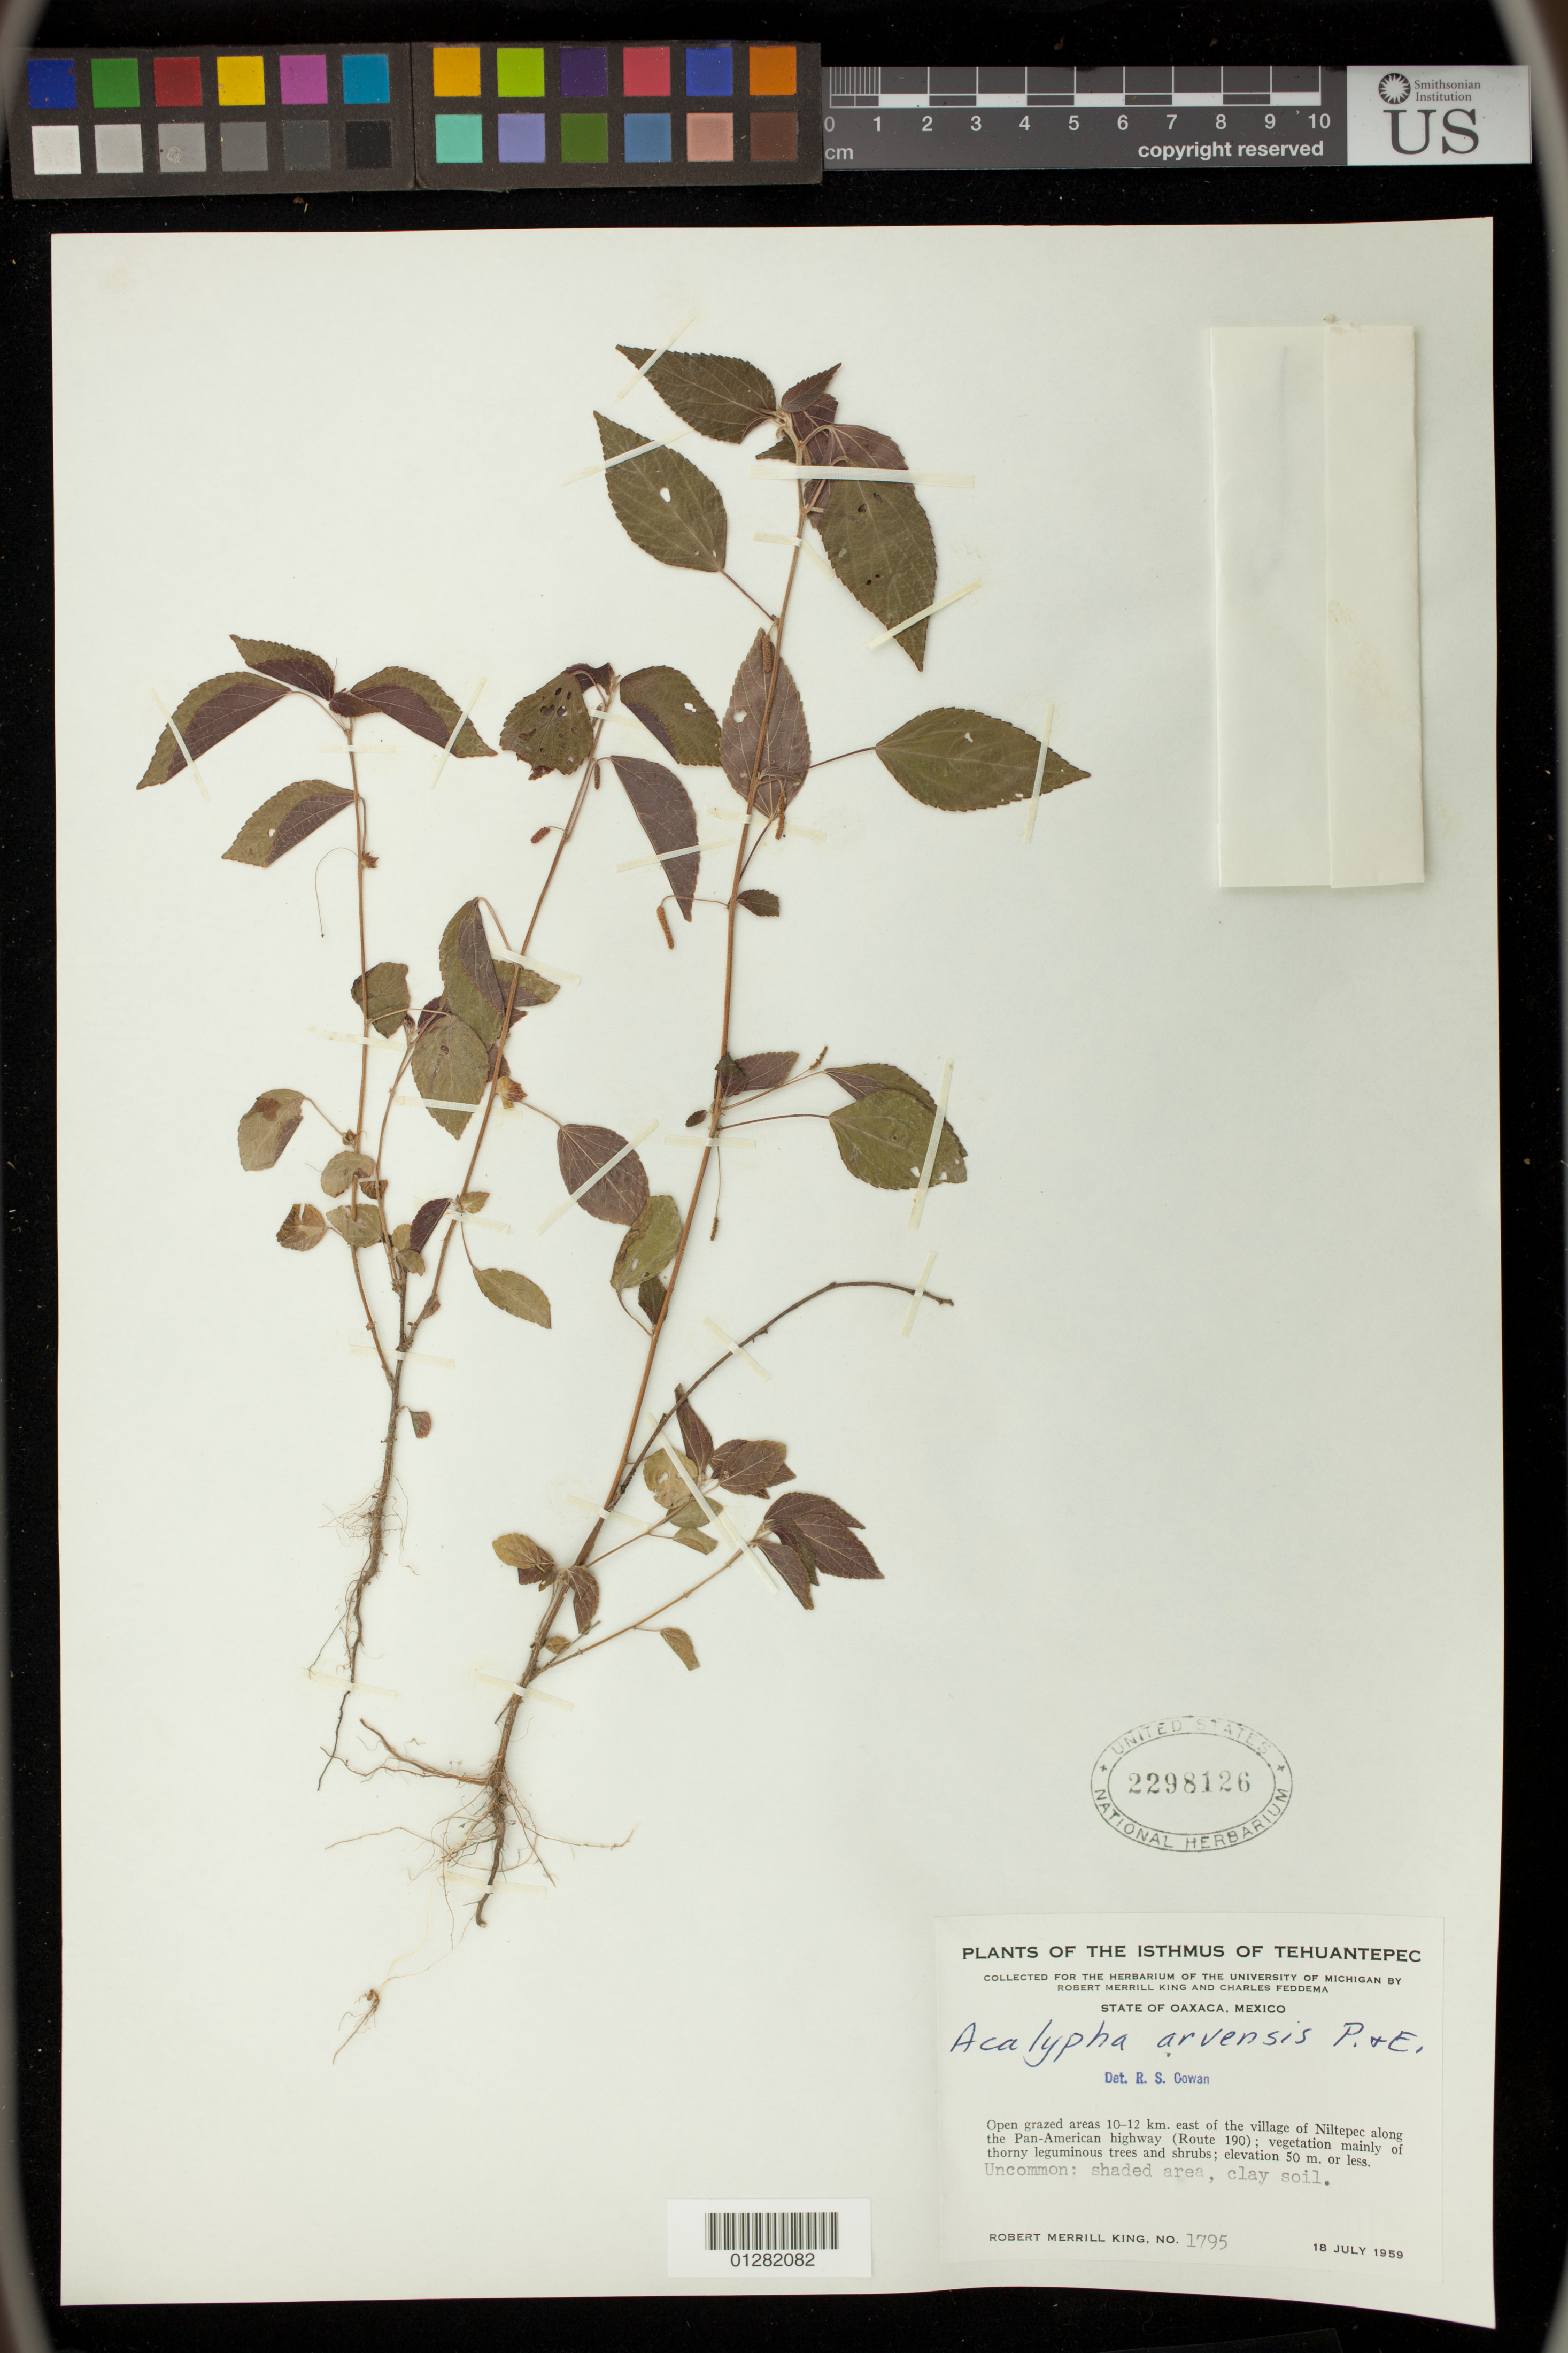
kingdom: Plantae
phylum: Tracheophyta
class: Magnoliopsida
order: Malpighiales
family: Euphorbiaceae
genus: Acalypha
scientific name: Acalypha arvensis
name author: Poepp.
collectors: R. M. King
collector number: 1795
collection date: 1959-07-18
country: Mexico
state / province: Oaxaca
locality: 10-12 km. east of the village of Niltepec along the Pan-American Highway (Route 190)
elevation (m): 50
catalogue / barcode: US 2298126